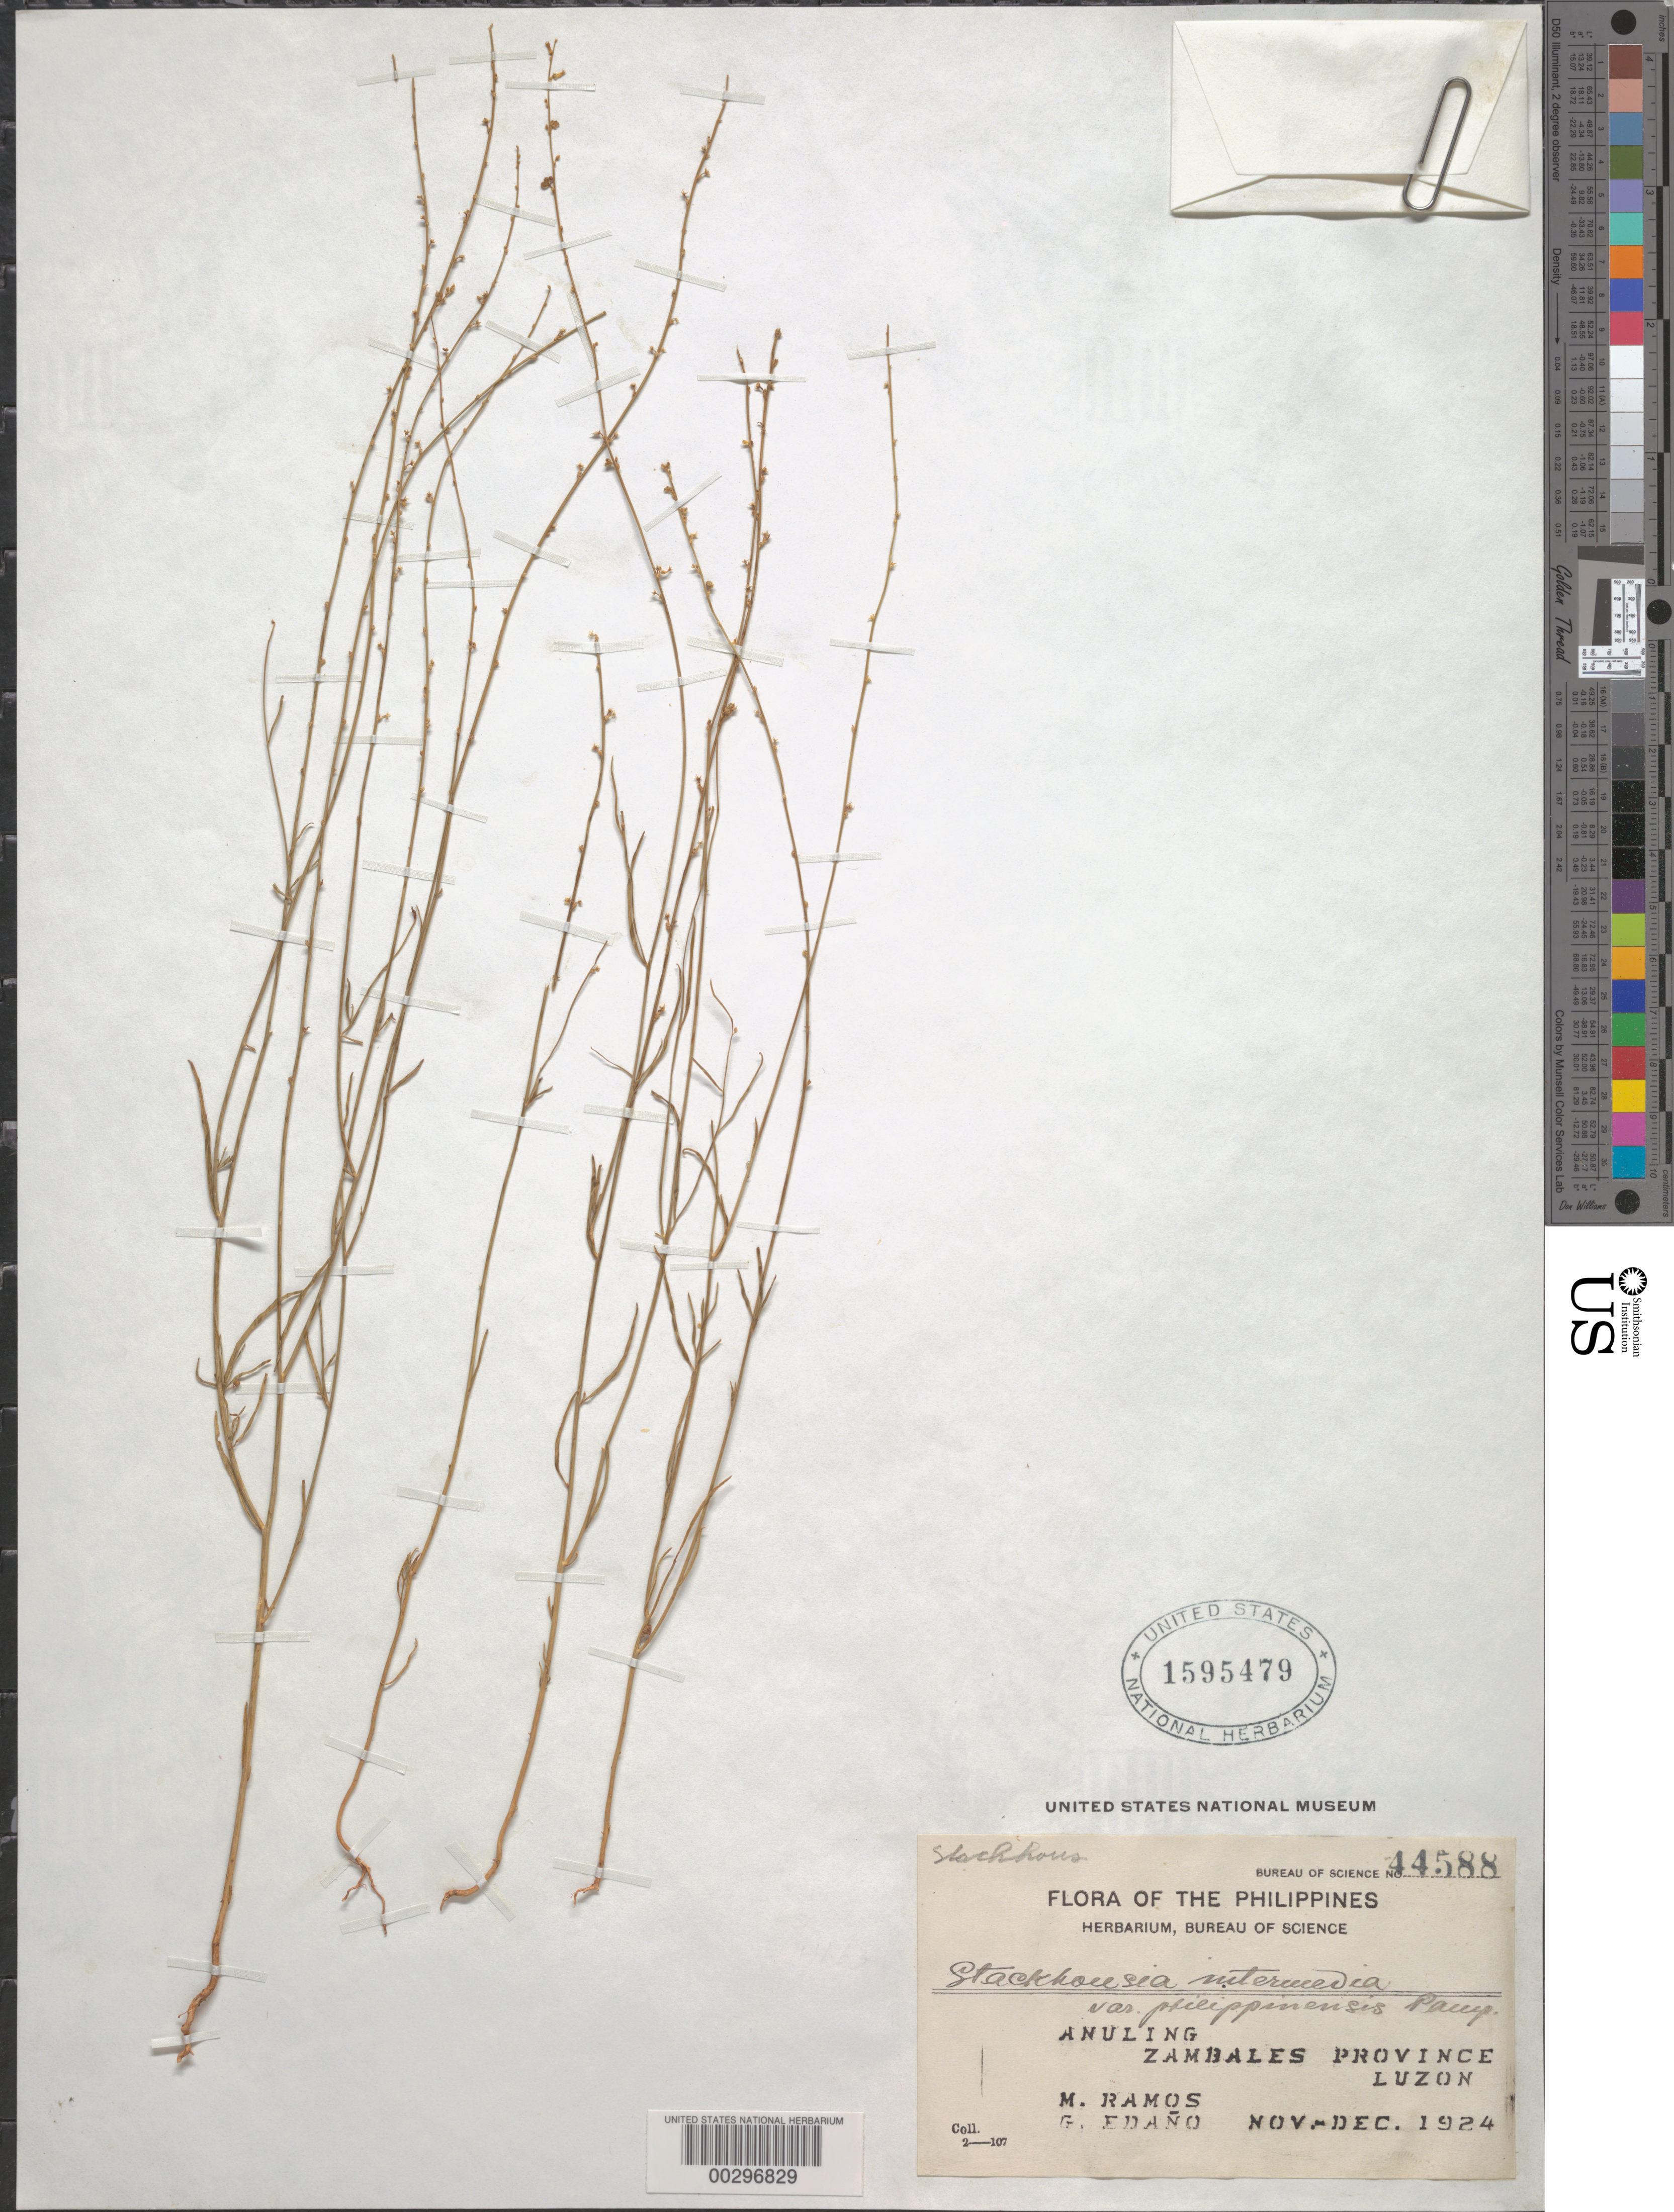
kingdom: Plantae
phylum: Tracheophyta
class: Magnoliopsida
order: Celastrales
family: Celastraceae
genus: Stackhousia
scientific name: Stackhousia intermedia f. philippinensis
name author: Pamp.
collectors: M. Ramos & G. E. Edaño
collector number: Bur. Sci. 44588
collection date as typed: Nov 1924 to -- Dec 1924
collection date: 1924-11/1924-12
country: Philippines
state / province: Central Luzon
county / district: Zambales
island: Luzon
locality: Anuling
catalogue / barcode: US 1595479